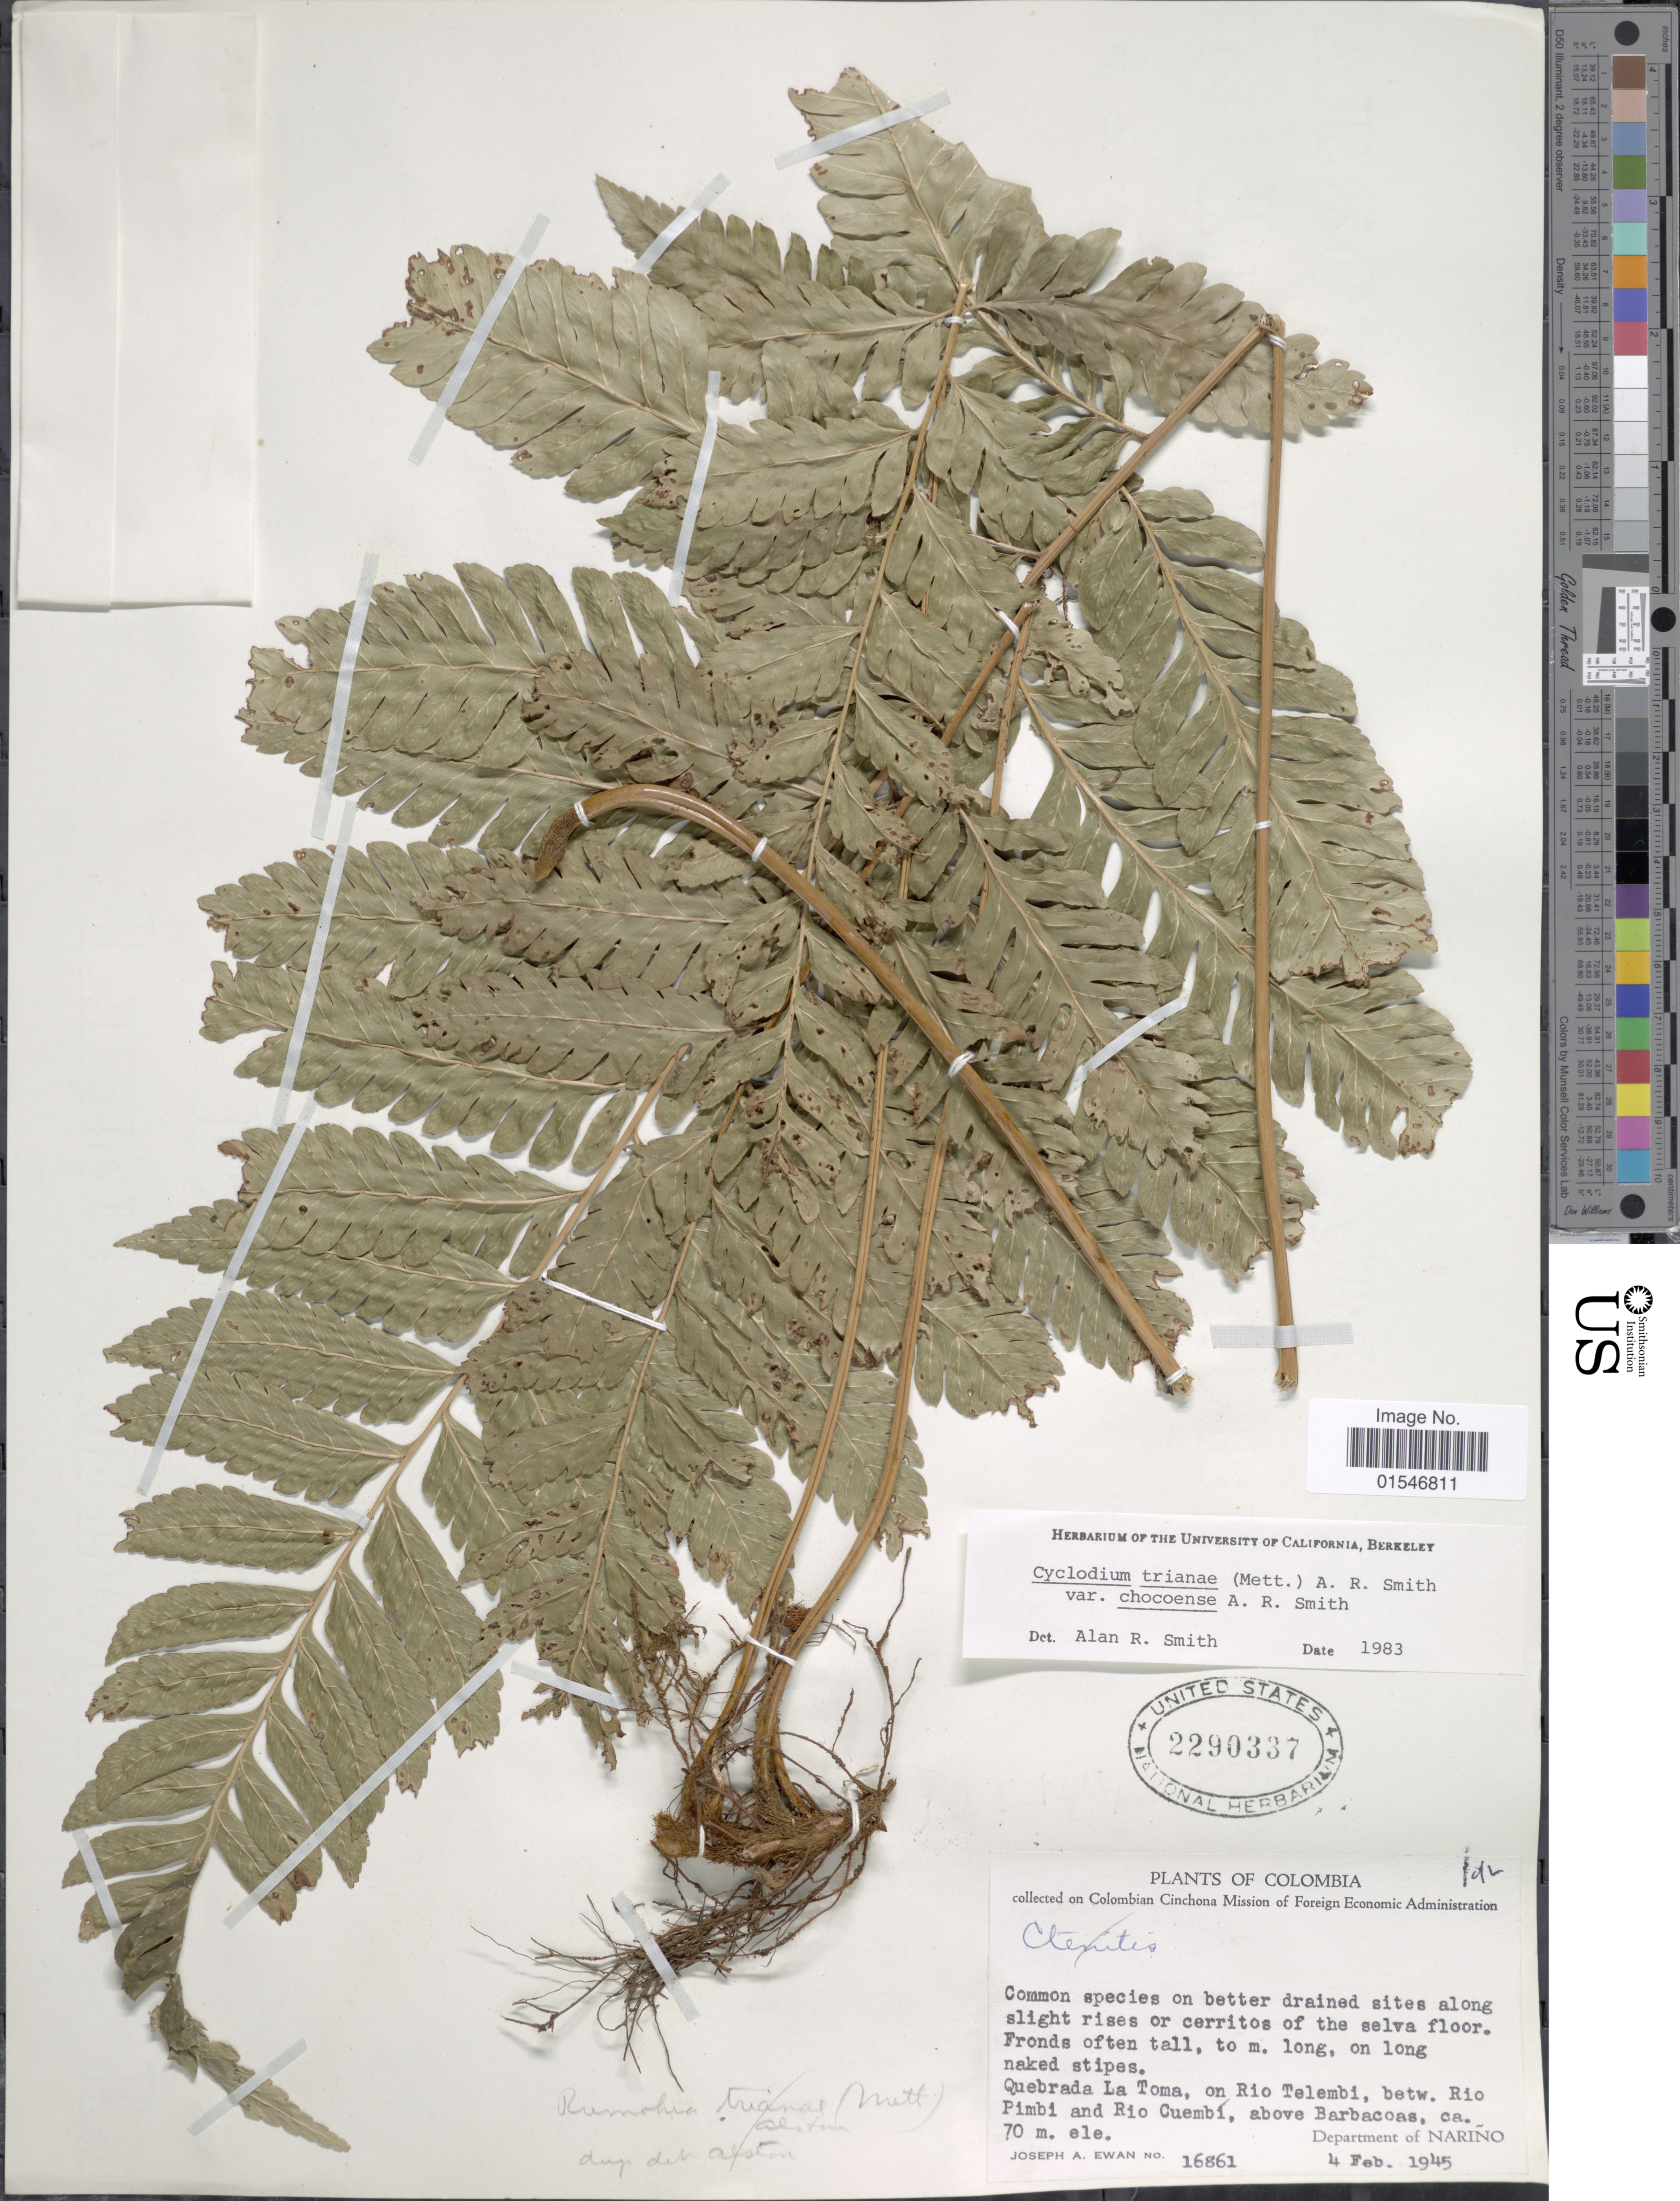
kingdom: Plantae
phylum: Tracheophyta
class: Polypodiopsida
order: Polypodiales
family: Dryopteridaceae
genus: Cyclodium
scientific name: Cyclodium trianae var. chocoense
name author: A.R. Sm.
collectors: J. A. Ewan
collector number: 16861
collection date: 1945-02-04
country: Colombia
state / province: Nariño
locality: Quebrada La Toma, on Rio Telembi, betw. Rio Pimbi and Rio Cuembi, above Barbacoas. Department of Narino.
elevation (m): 70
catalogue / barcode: US 2290337